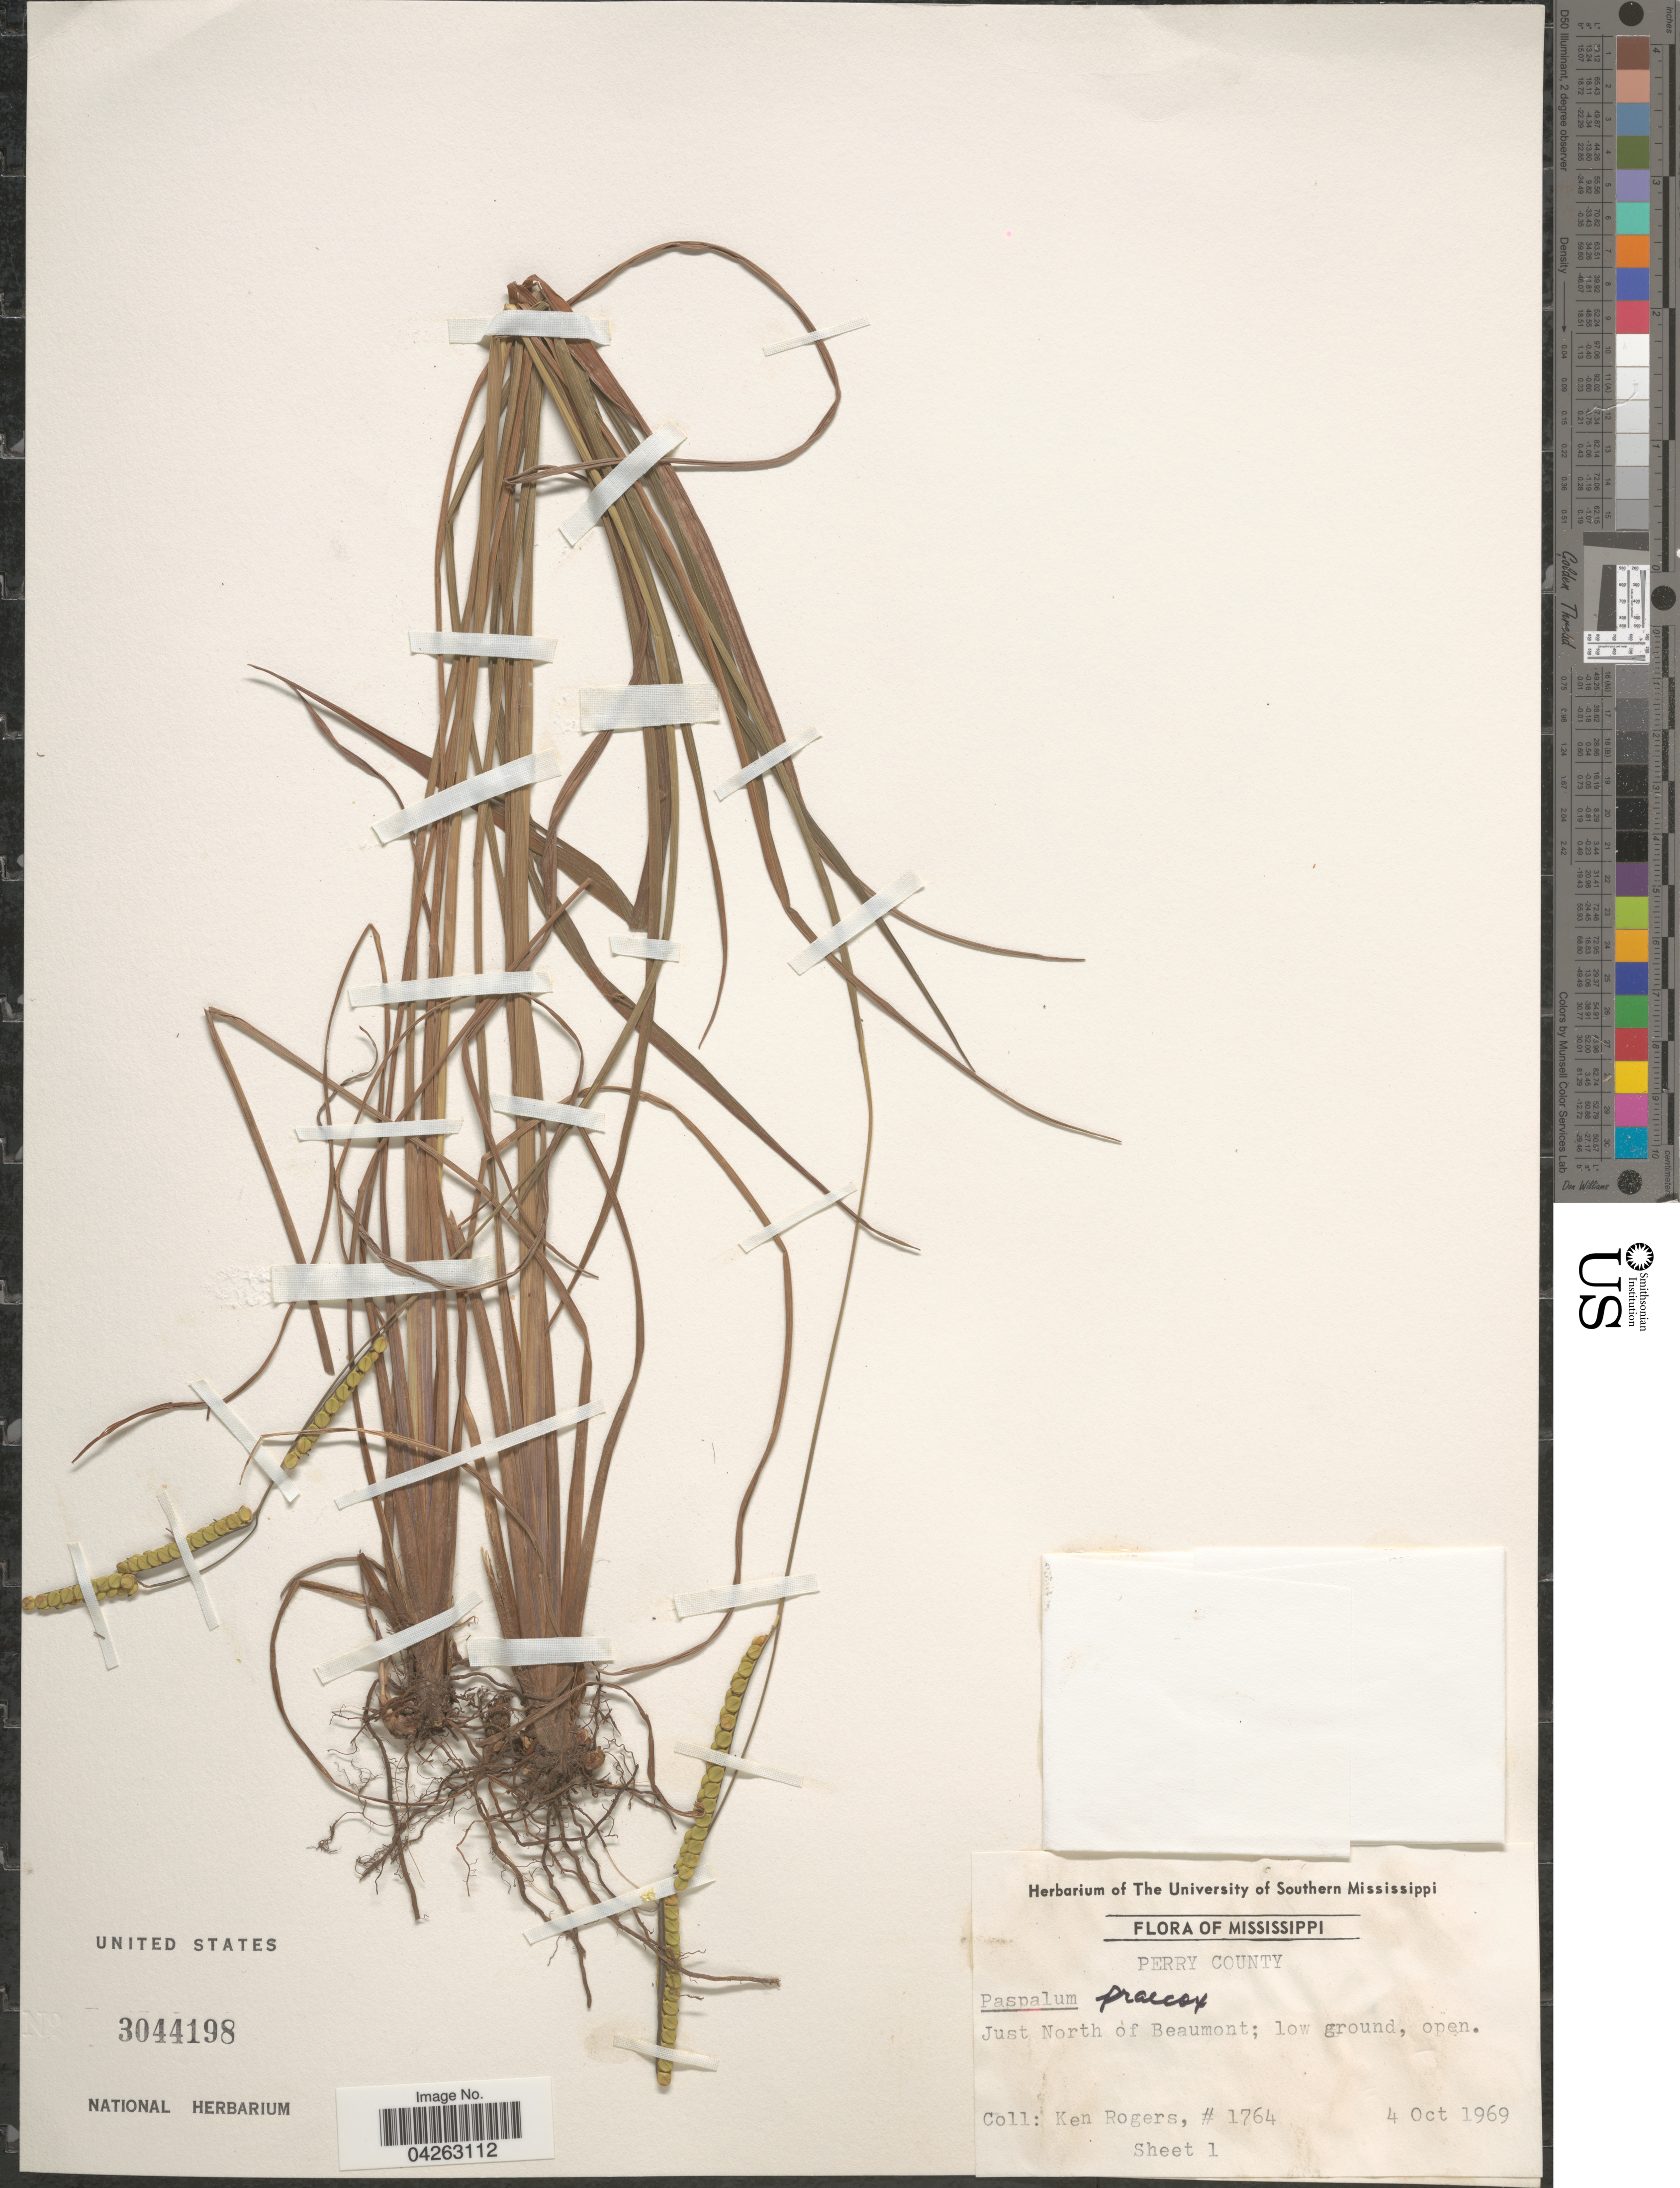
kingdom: Plantae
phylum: Tracheophyta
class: Liliopsida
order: Poales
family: Poaceae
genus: Paspalum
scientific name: Paspalum praecox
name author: Walter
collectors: K. Rogers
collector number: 1764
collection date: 1969-10-04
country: United States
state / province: Mississippi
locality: Perry County. Just North of Beaumont; low ground, open.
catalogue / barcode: US 3044198